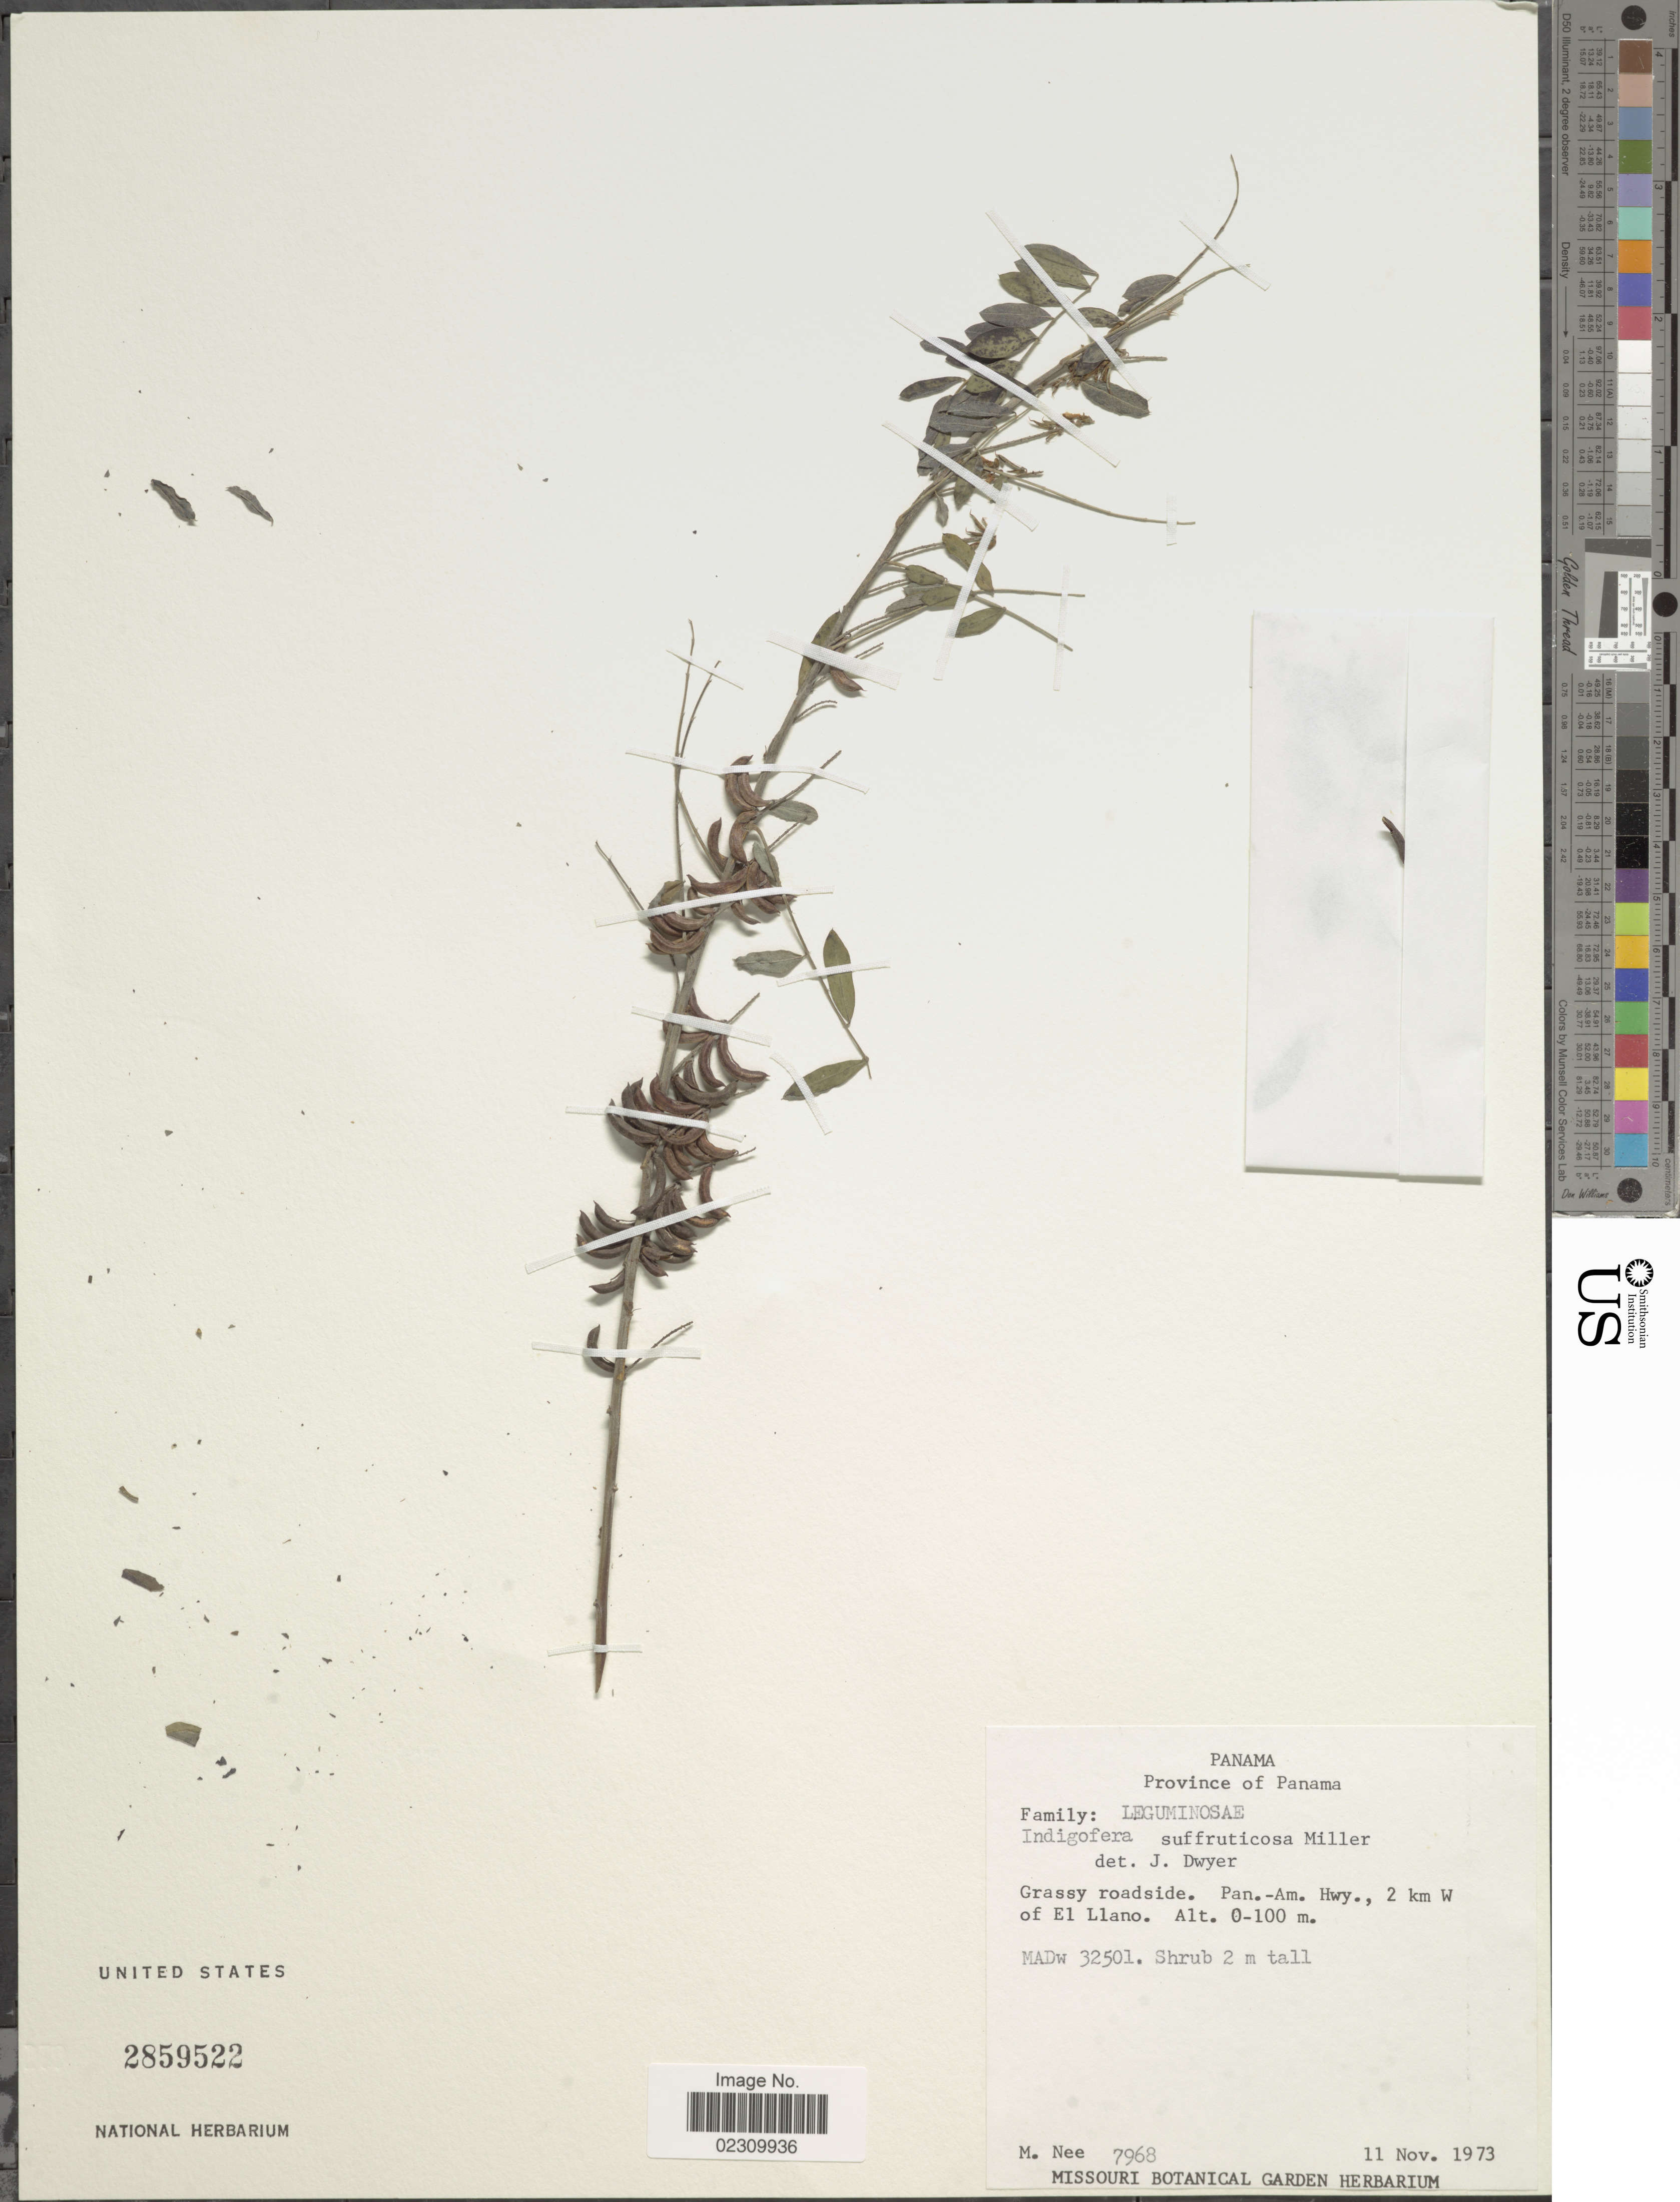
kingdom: Plantae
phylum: Tracheophyta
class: Magnoliopsida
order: Fabales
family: Fabaceae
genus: Indigofera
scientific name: Indigofera suffruticosa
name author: Mill.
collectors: M. Nee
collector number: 7968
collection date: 1973-11-11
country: Panama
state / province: Panamá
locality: Pan-Am. Hwy., 2 km W of El Llano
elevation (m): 0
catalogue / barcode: US 2859522